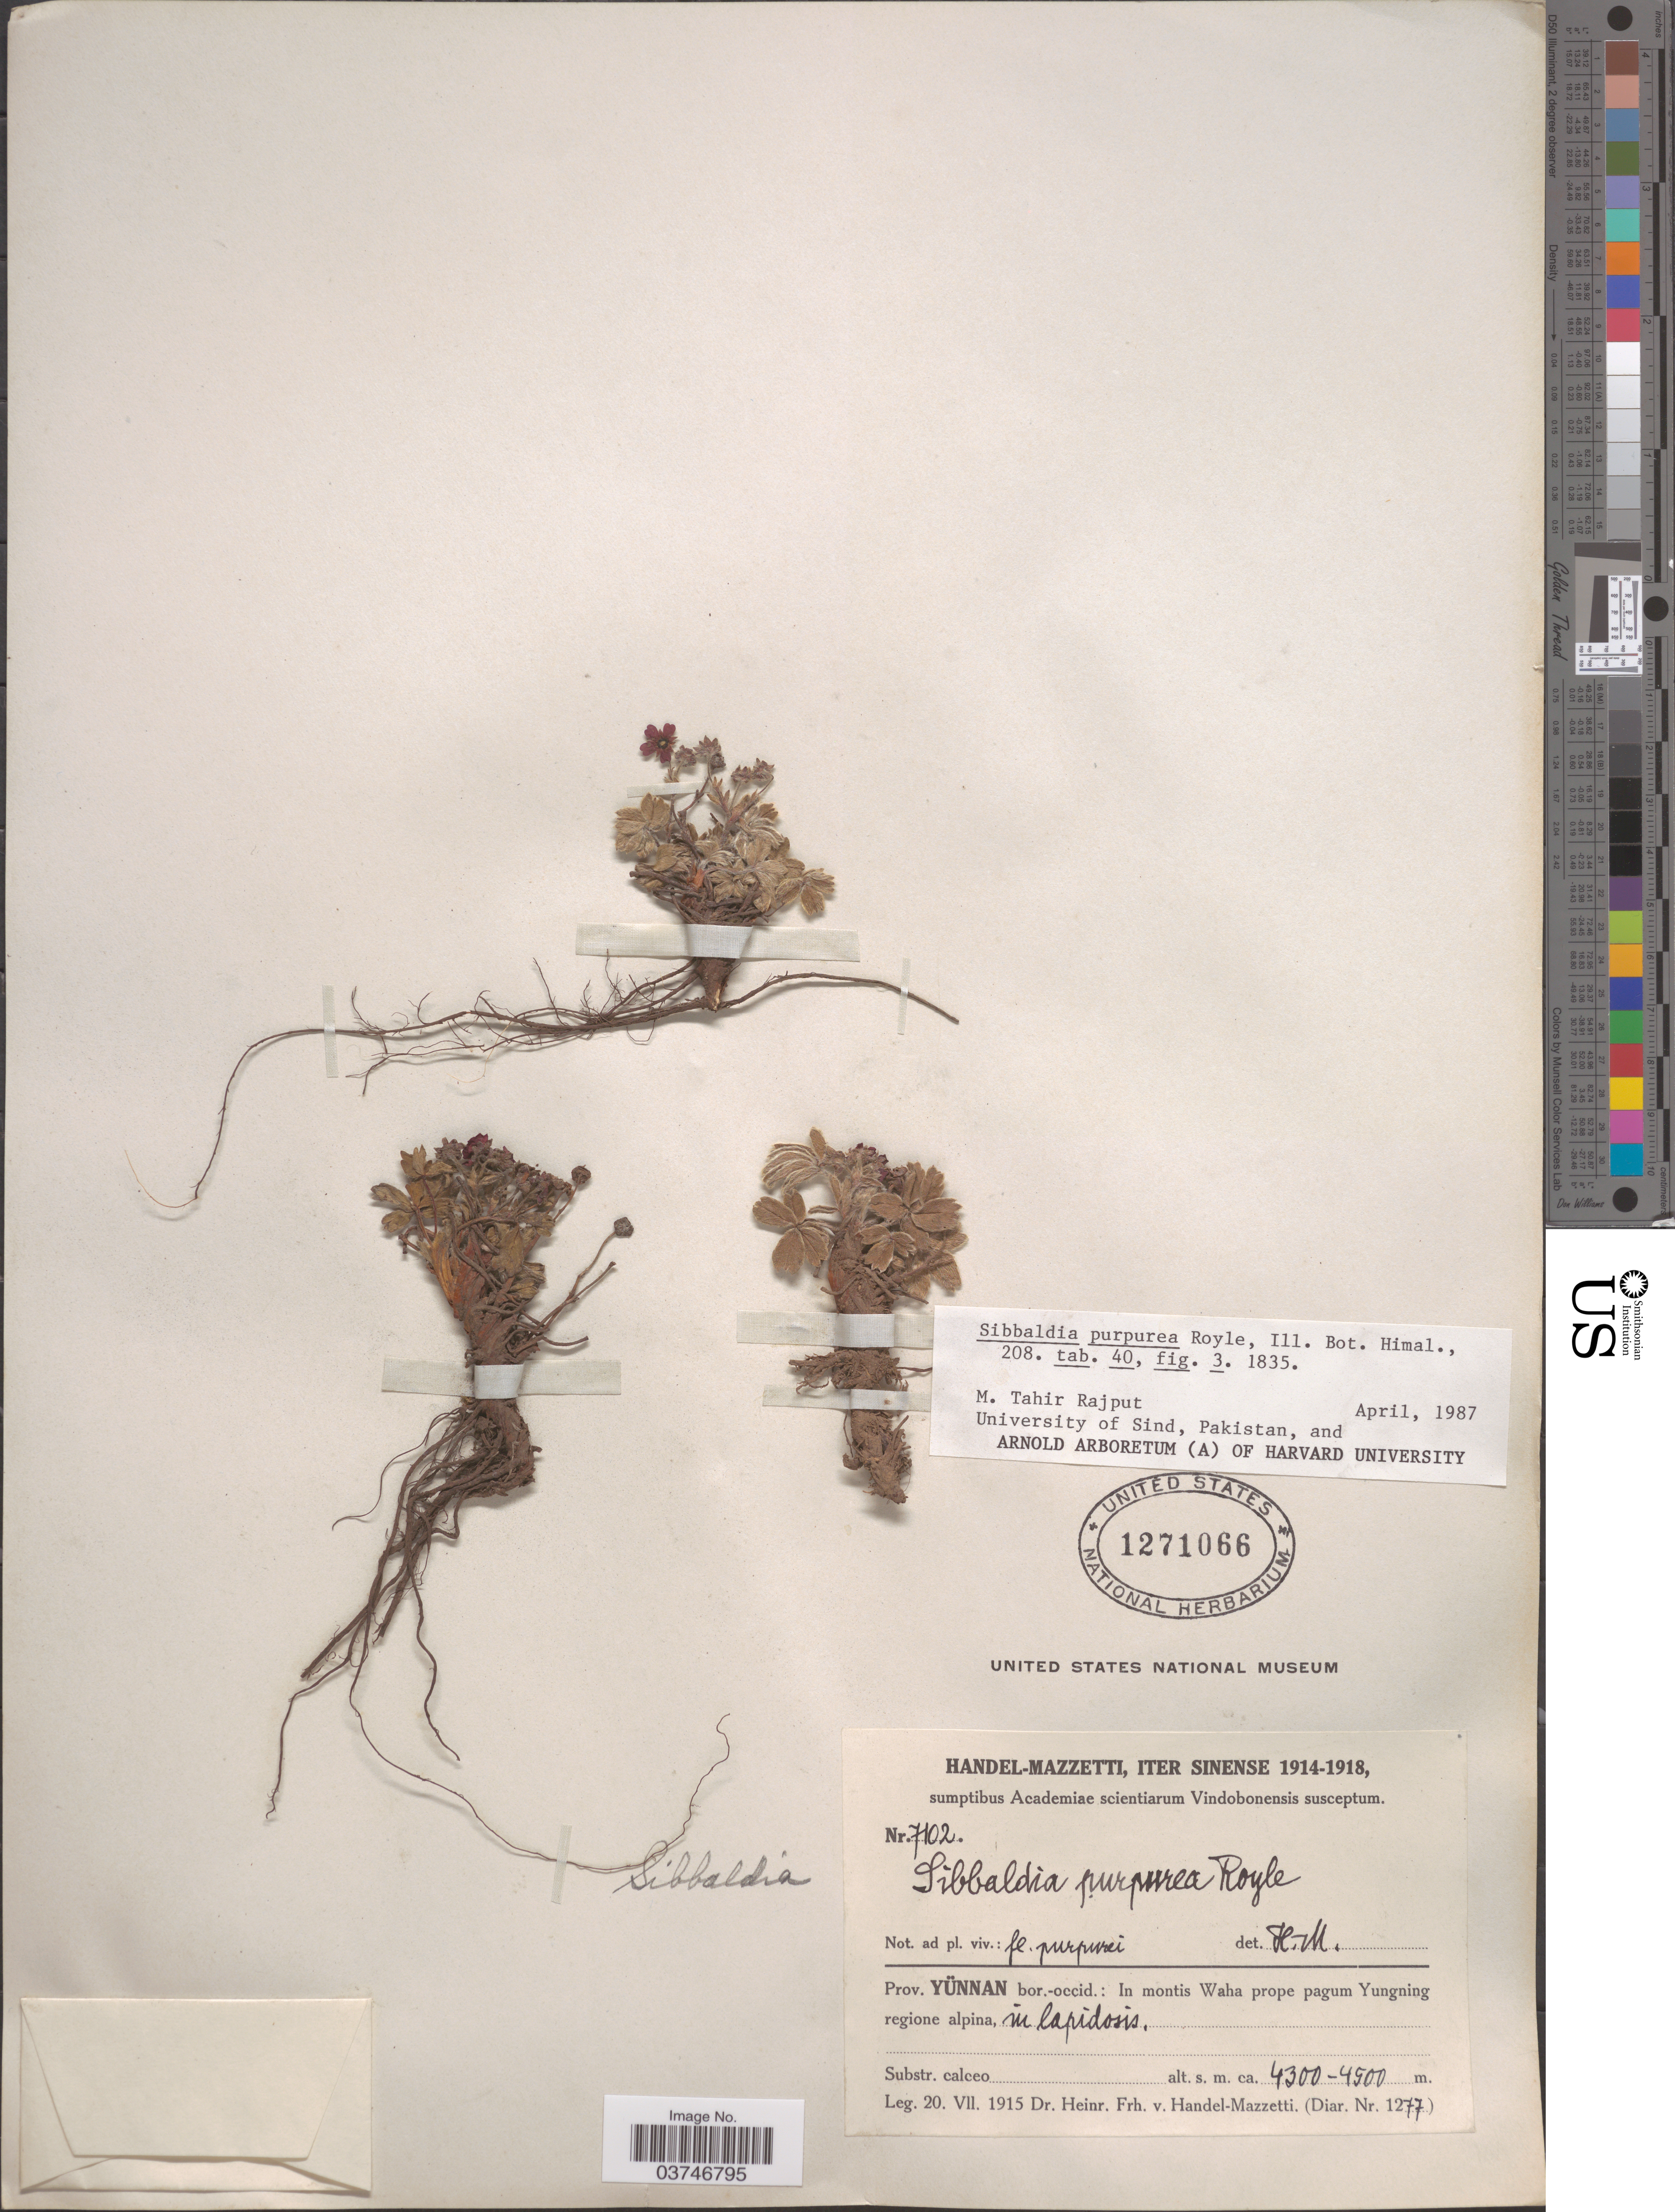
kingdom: Plantae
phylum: Tracheophyta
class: Magnoliopsida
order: Rosales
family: Rosaceae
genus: Sibbaldia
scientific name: Sibbaldia purpurea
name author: Royle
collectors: H. Handel-Mazzetti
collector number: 7102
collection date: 1915-07-20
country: China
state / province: Yunnan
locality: Prov. Yünnan bor.-occid.: In montis Waha prope pagum Yungning regione alpina, in lapidosis.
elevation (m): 4300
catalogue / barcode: US 1271066